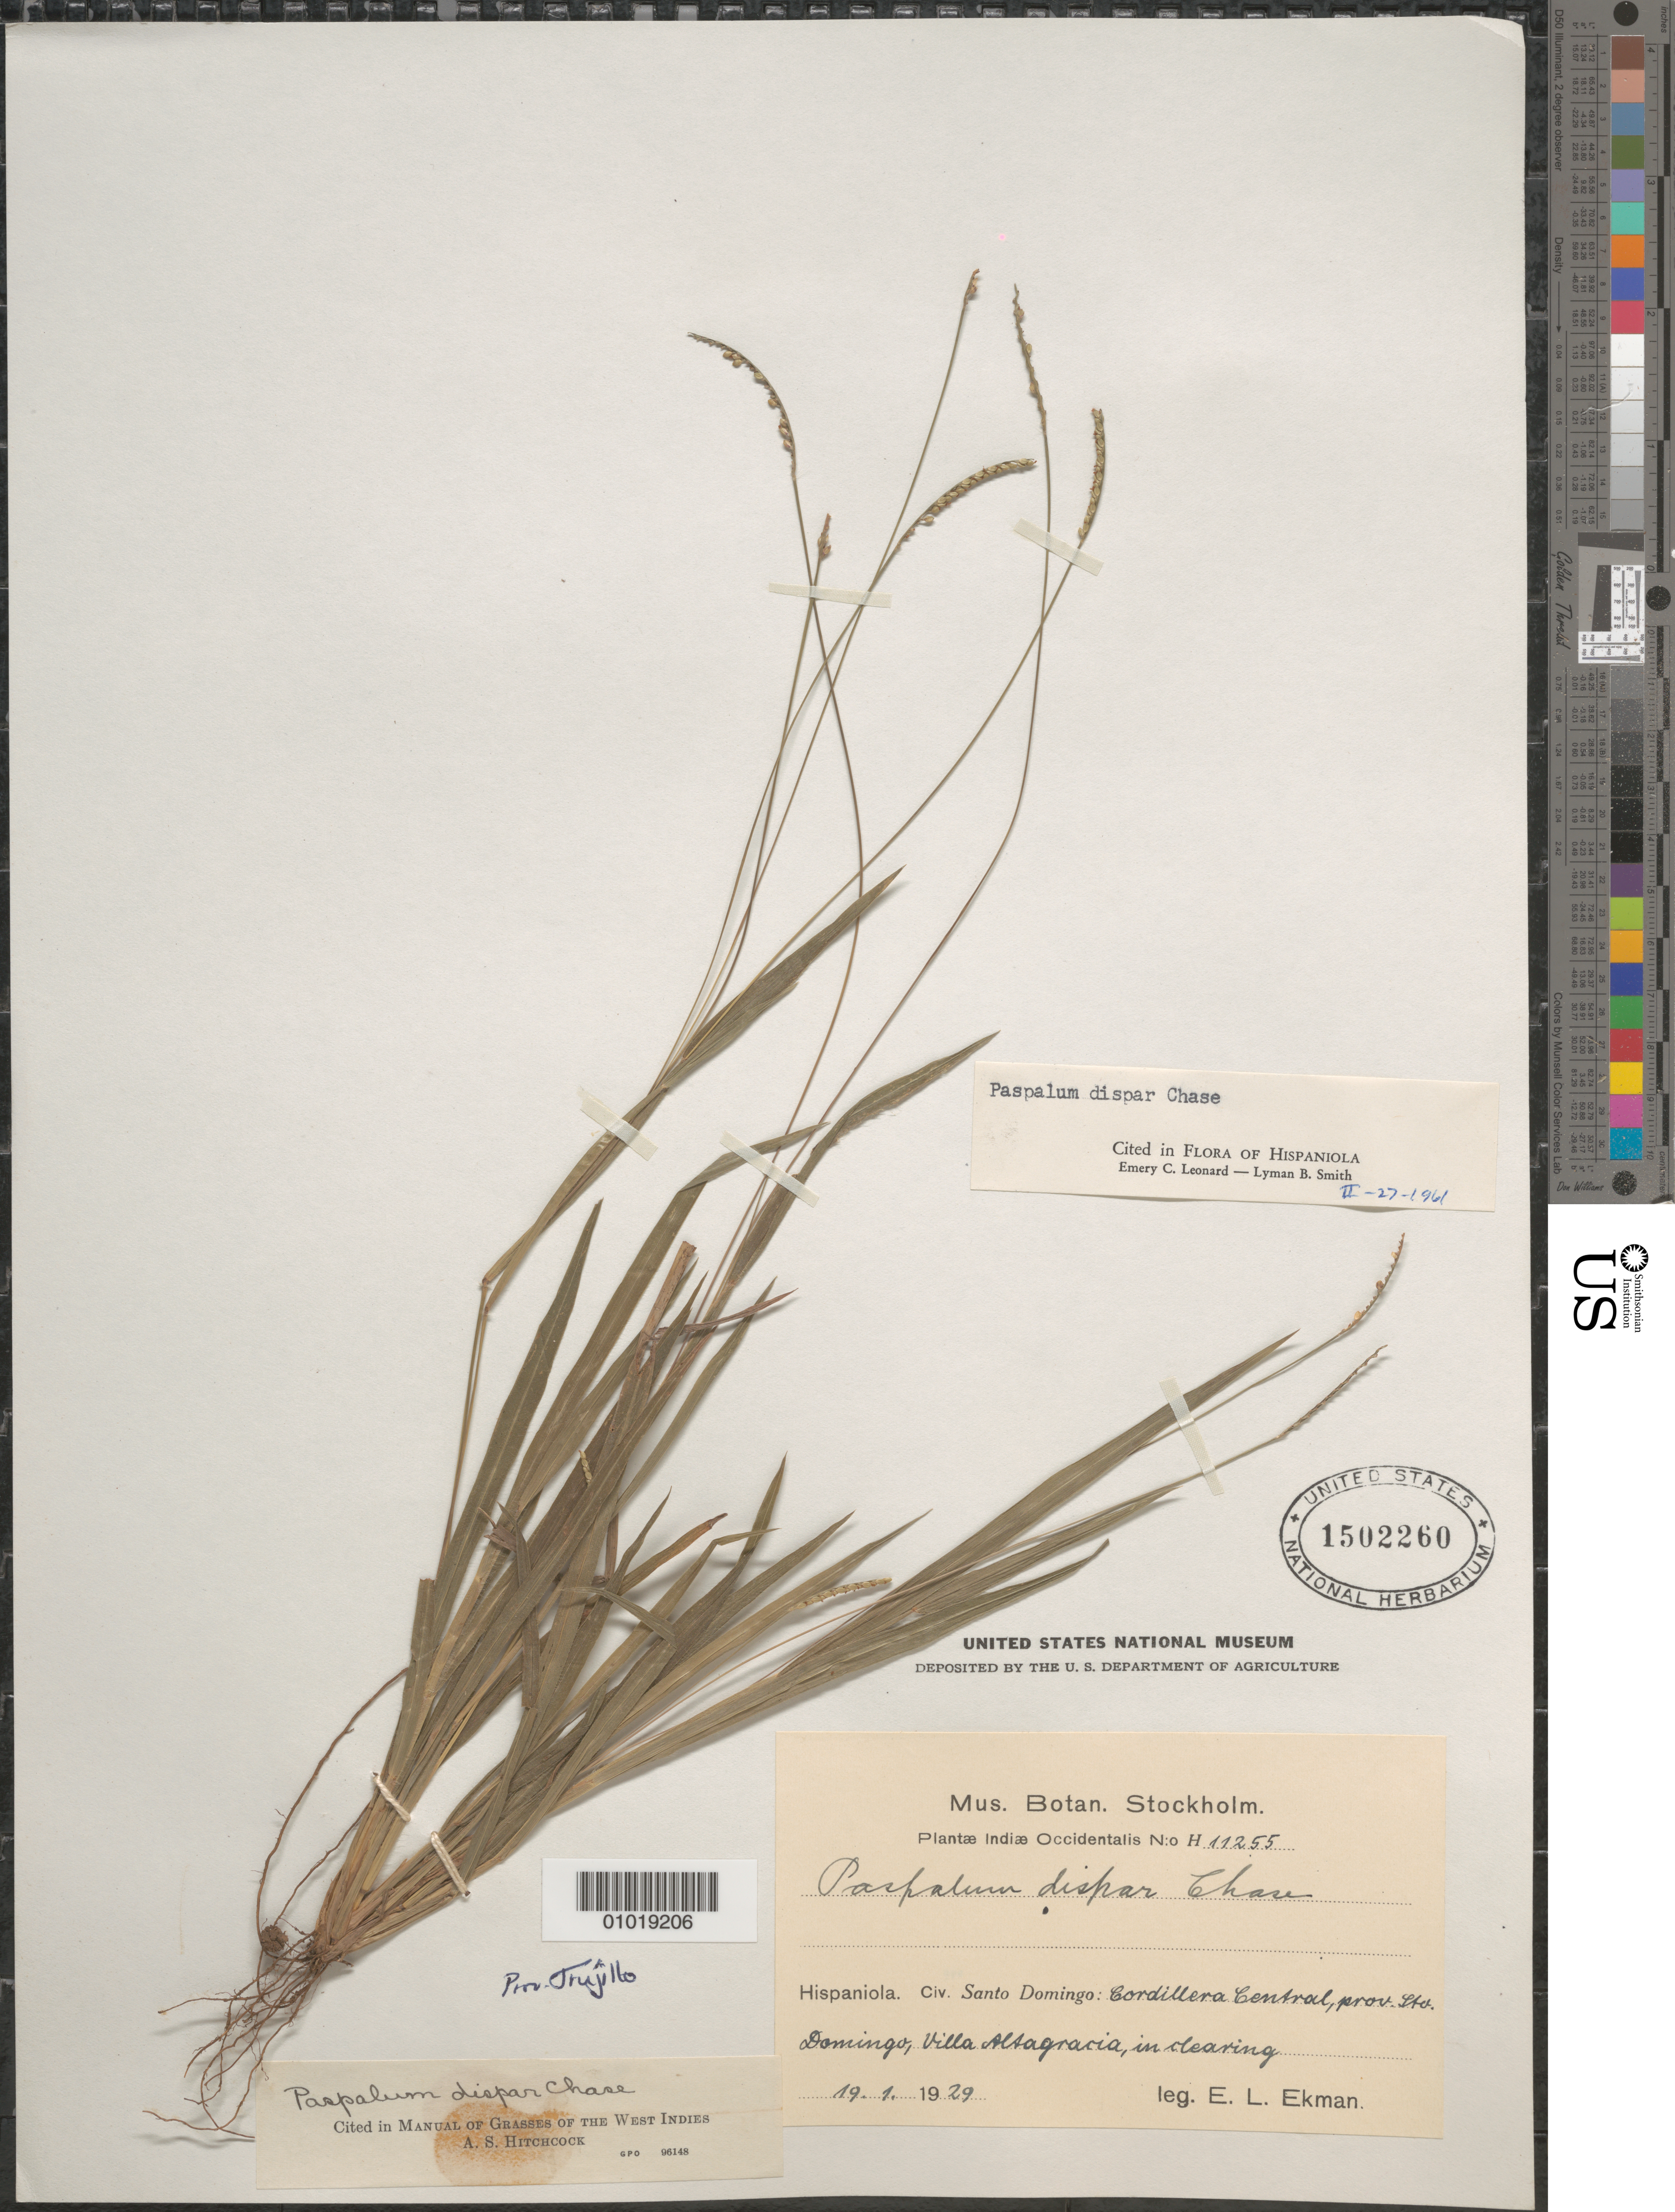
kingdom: Plantae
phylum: Tracheophyta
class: Liliopsida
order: Poales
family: Poaceae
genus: Paspalum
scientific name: Paspalum dispar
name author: Chase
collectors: E. L. Ekman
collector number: H 11255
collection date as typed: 19 Jan 1929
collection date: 1929-01-19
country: Dominican Republic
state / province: San Cristóbal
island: Hispaniola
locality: Cordillera Central, Villa Altagracia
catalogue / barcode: US 1502260